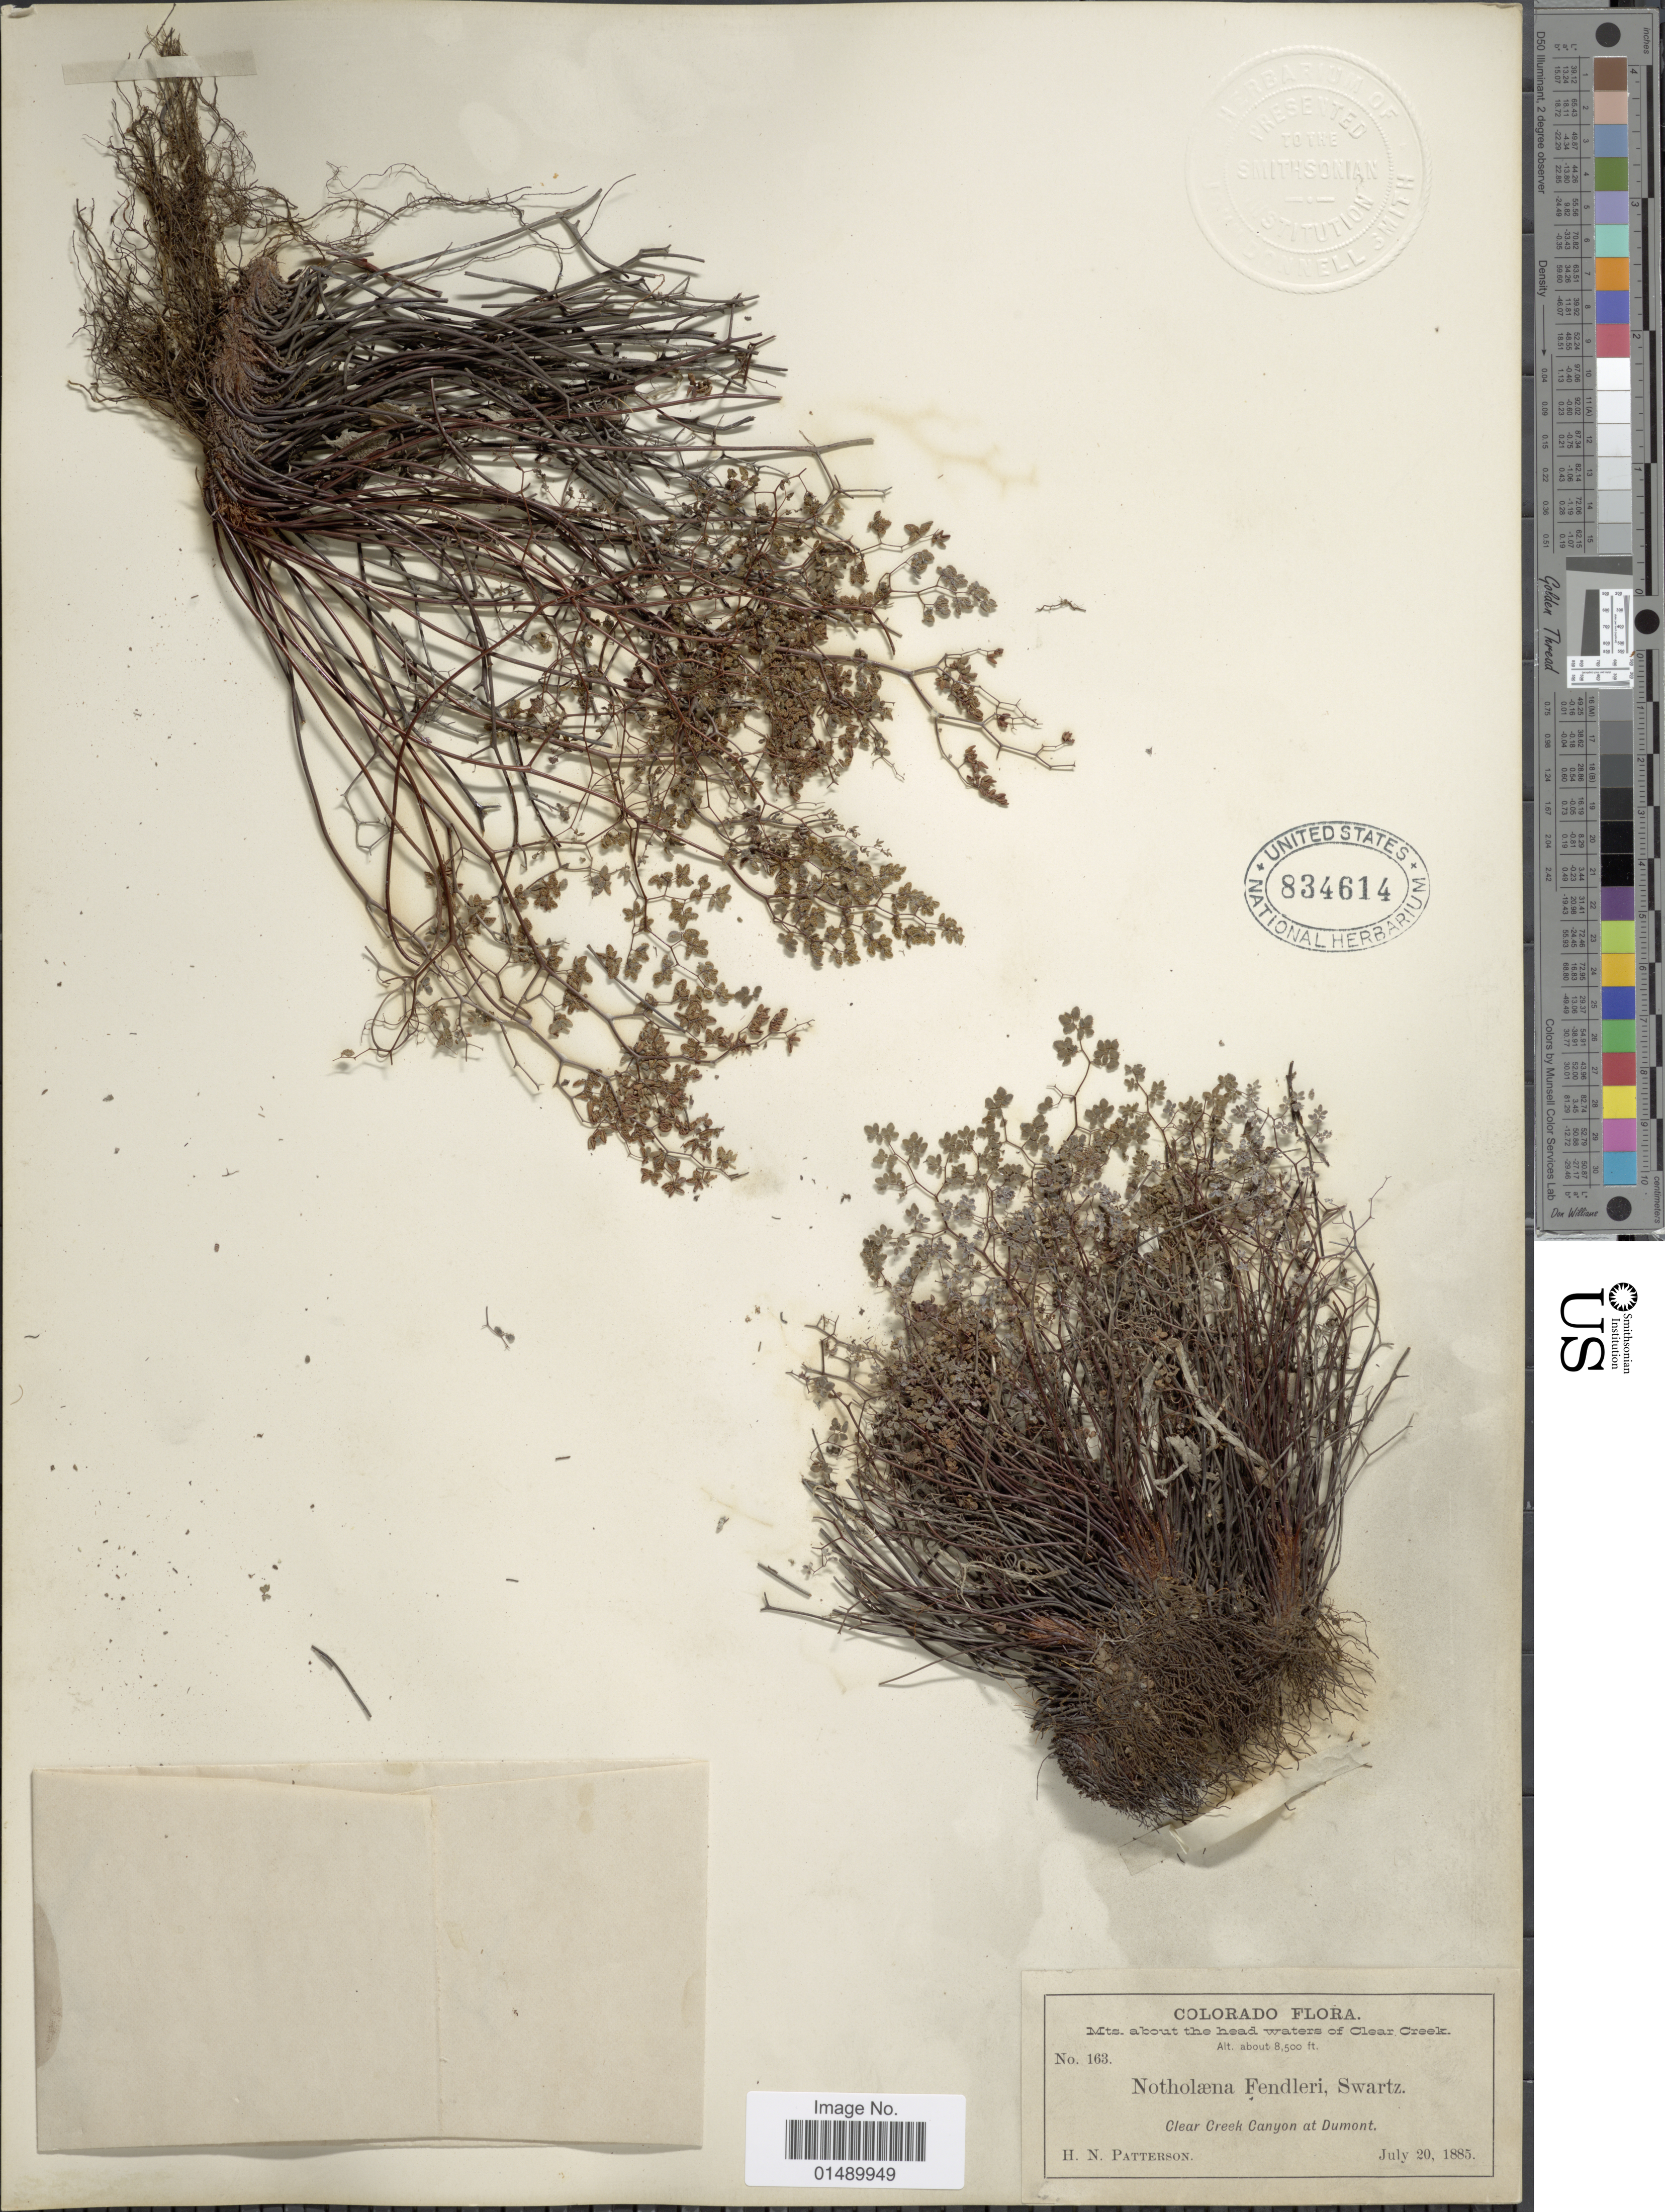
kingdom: Plantae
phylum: Tracheophyta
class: Polypodiopsida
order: Polypodiales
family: Pteridaceae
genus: Argyrochosma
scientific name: Argyrochosma fendleri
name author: (Kunze) Windham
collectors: H. N. Patterson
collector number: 163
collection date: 1885-07-20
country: United States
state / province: Colorado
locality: Colorado. Mts. about the head waters of Clear Creek. Clear Creek Canyon at Dumont.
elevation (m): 2591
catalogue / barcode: US 834614